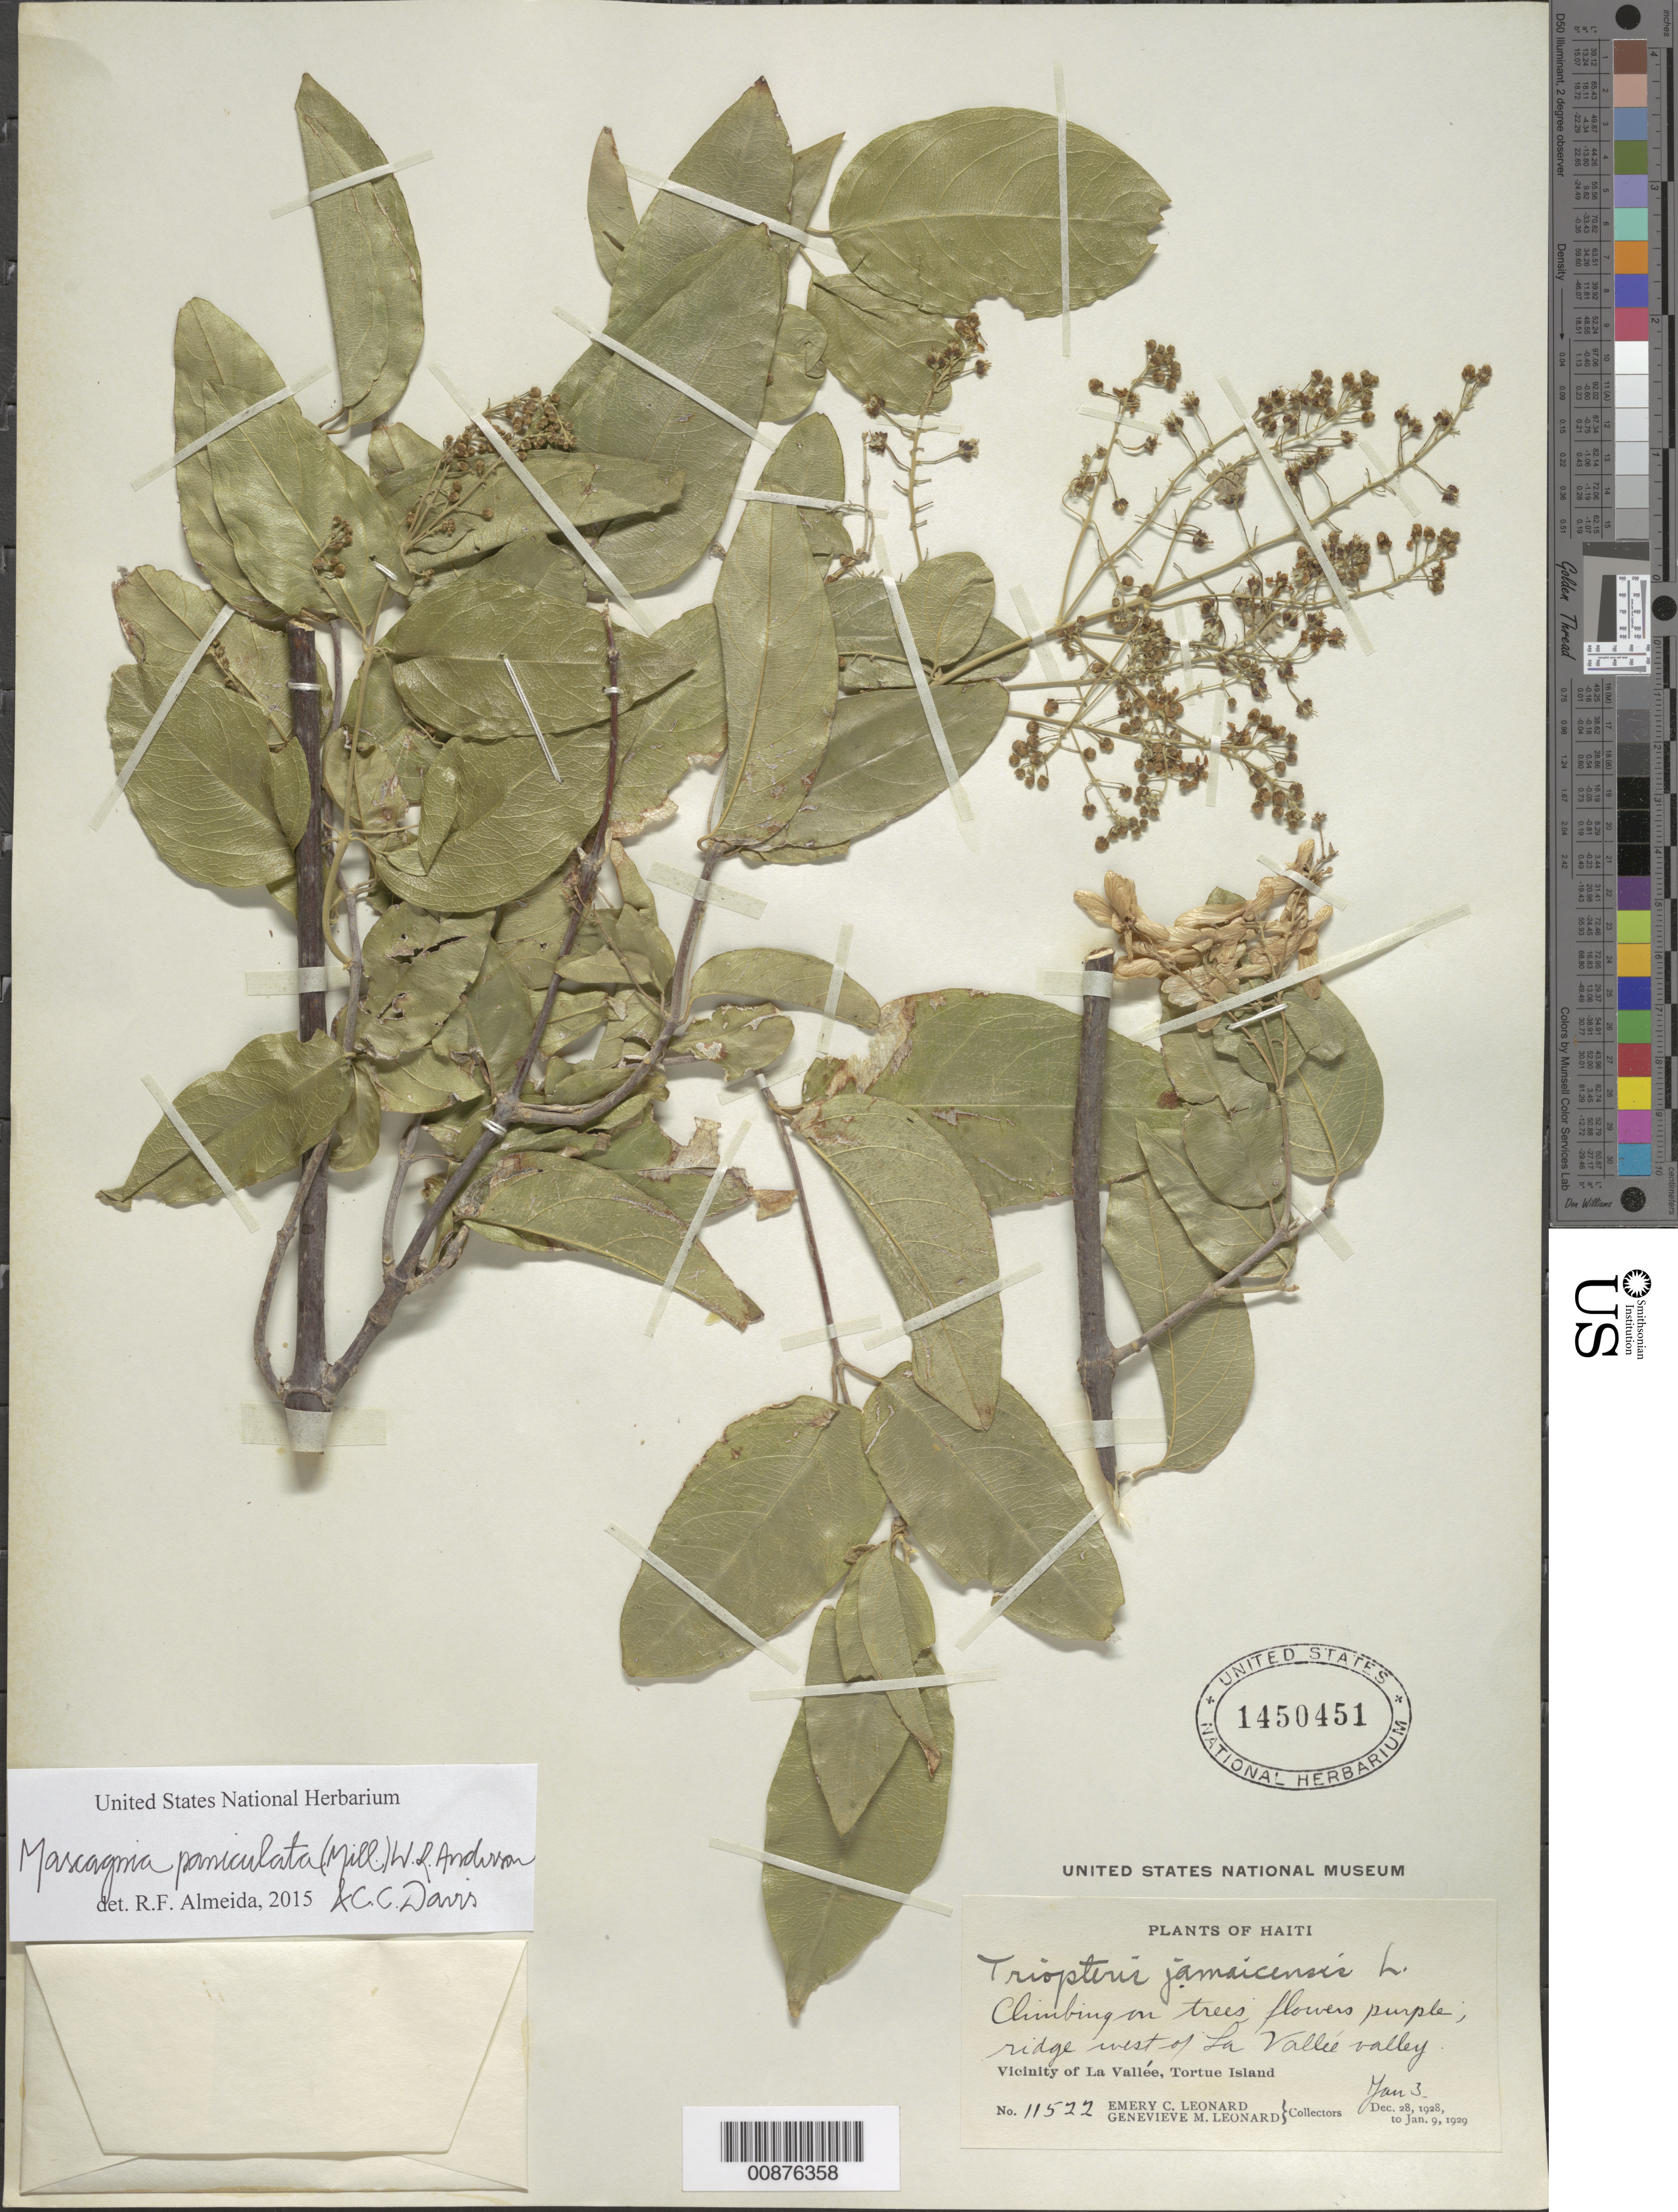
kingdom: Plantae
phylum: Tracheophyta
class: Magnoliopsida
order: Malpighiales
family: Malpighiaceae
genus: Mascagnia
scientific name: Mascagnia paniculata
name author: (Mill.) W.R. Anderson & C. Davis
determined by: De Almeida, R. F., (HUEFS), Universidade Estadual de Feira de Santana (BRAZIL)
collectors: E. C. Leonard & G. M. Leonard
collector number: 11522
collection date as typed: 03 Jan 1929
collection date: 1929-01-03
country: Haiti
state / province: Nord-Ouest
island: Île de la Tortue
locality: Vicinity of La Vallée, ridge W of La Vallée valley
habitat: On trees on ridge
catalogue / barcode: US 1450451